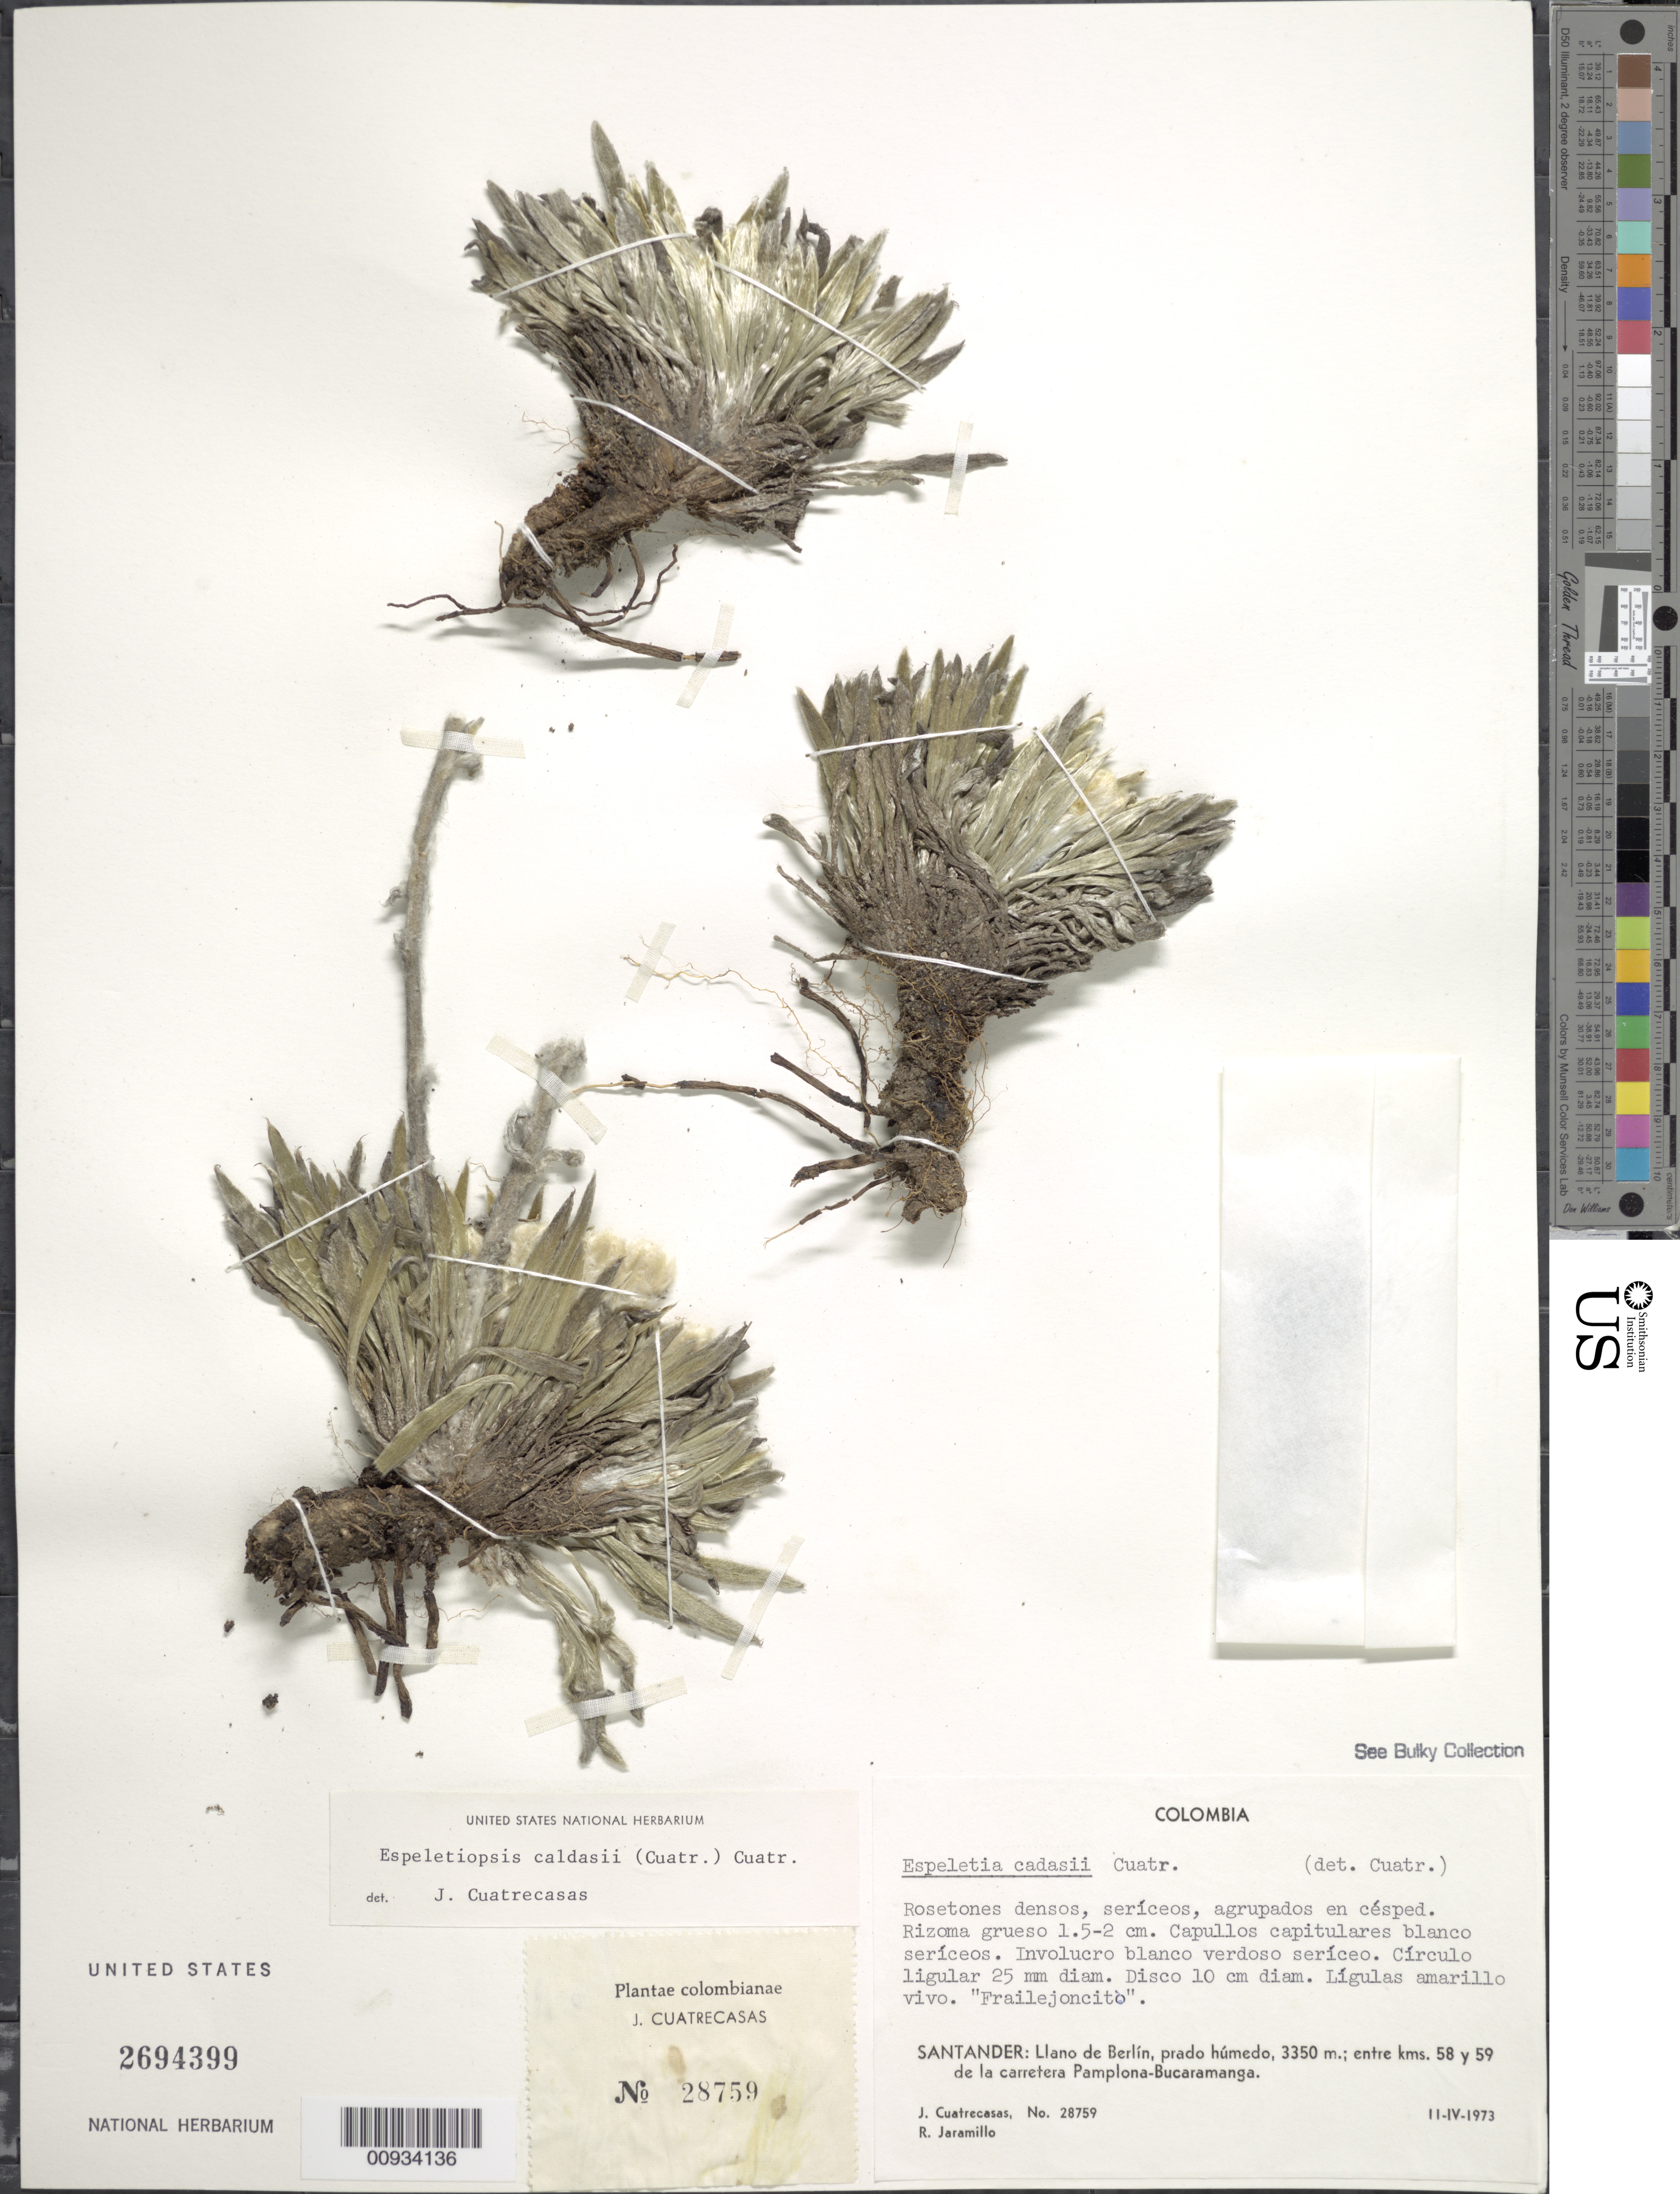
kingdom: Plantae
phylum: Tracheophyta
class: Magnoliopsida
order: Asterales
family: Asteraceae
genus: Espeletiopsis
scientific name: Espeletiopsis caldasii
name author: (Cuatrec.) Cuatrec.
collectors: J. Cuatrecasas & R. Jaramillo M.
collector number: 28759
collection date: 1973-04-11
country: Colombia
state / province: Santander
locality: Santander: Llano de Berlin, prado humedo; entre kms. 58 y 59 de la carretera Pamplona-Bucaramanga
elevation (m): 3350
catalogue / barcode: US 2694399